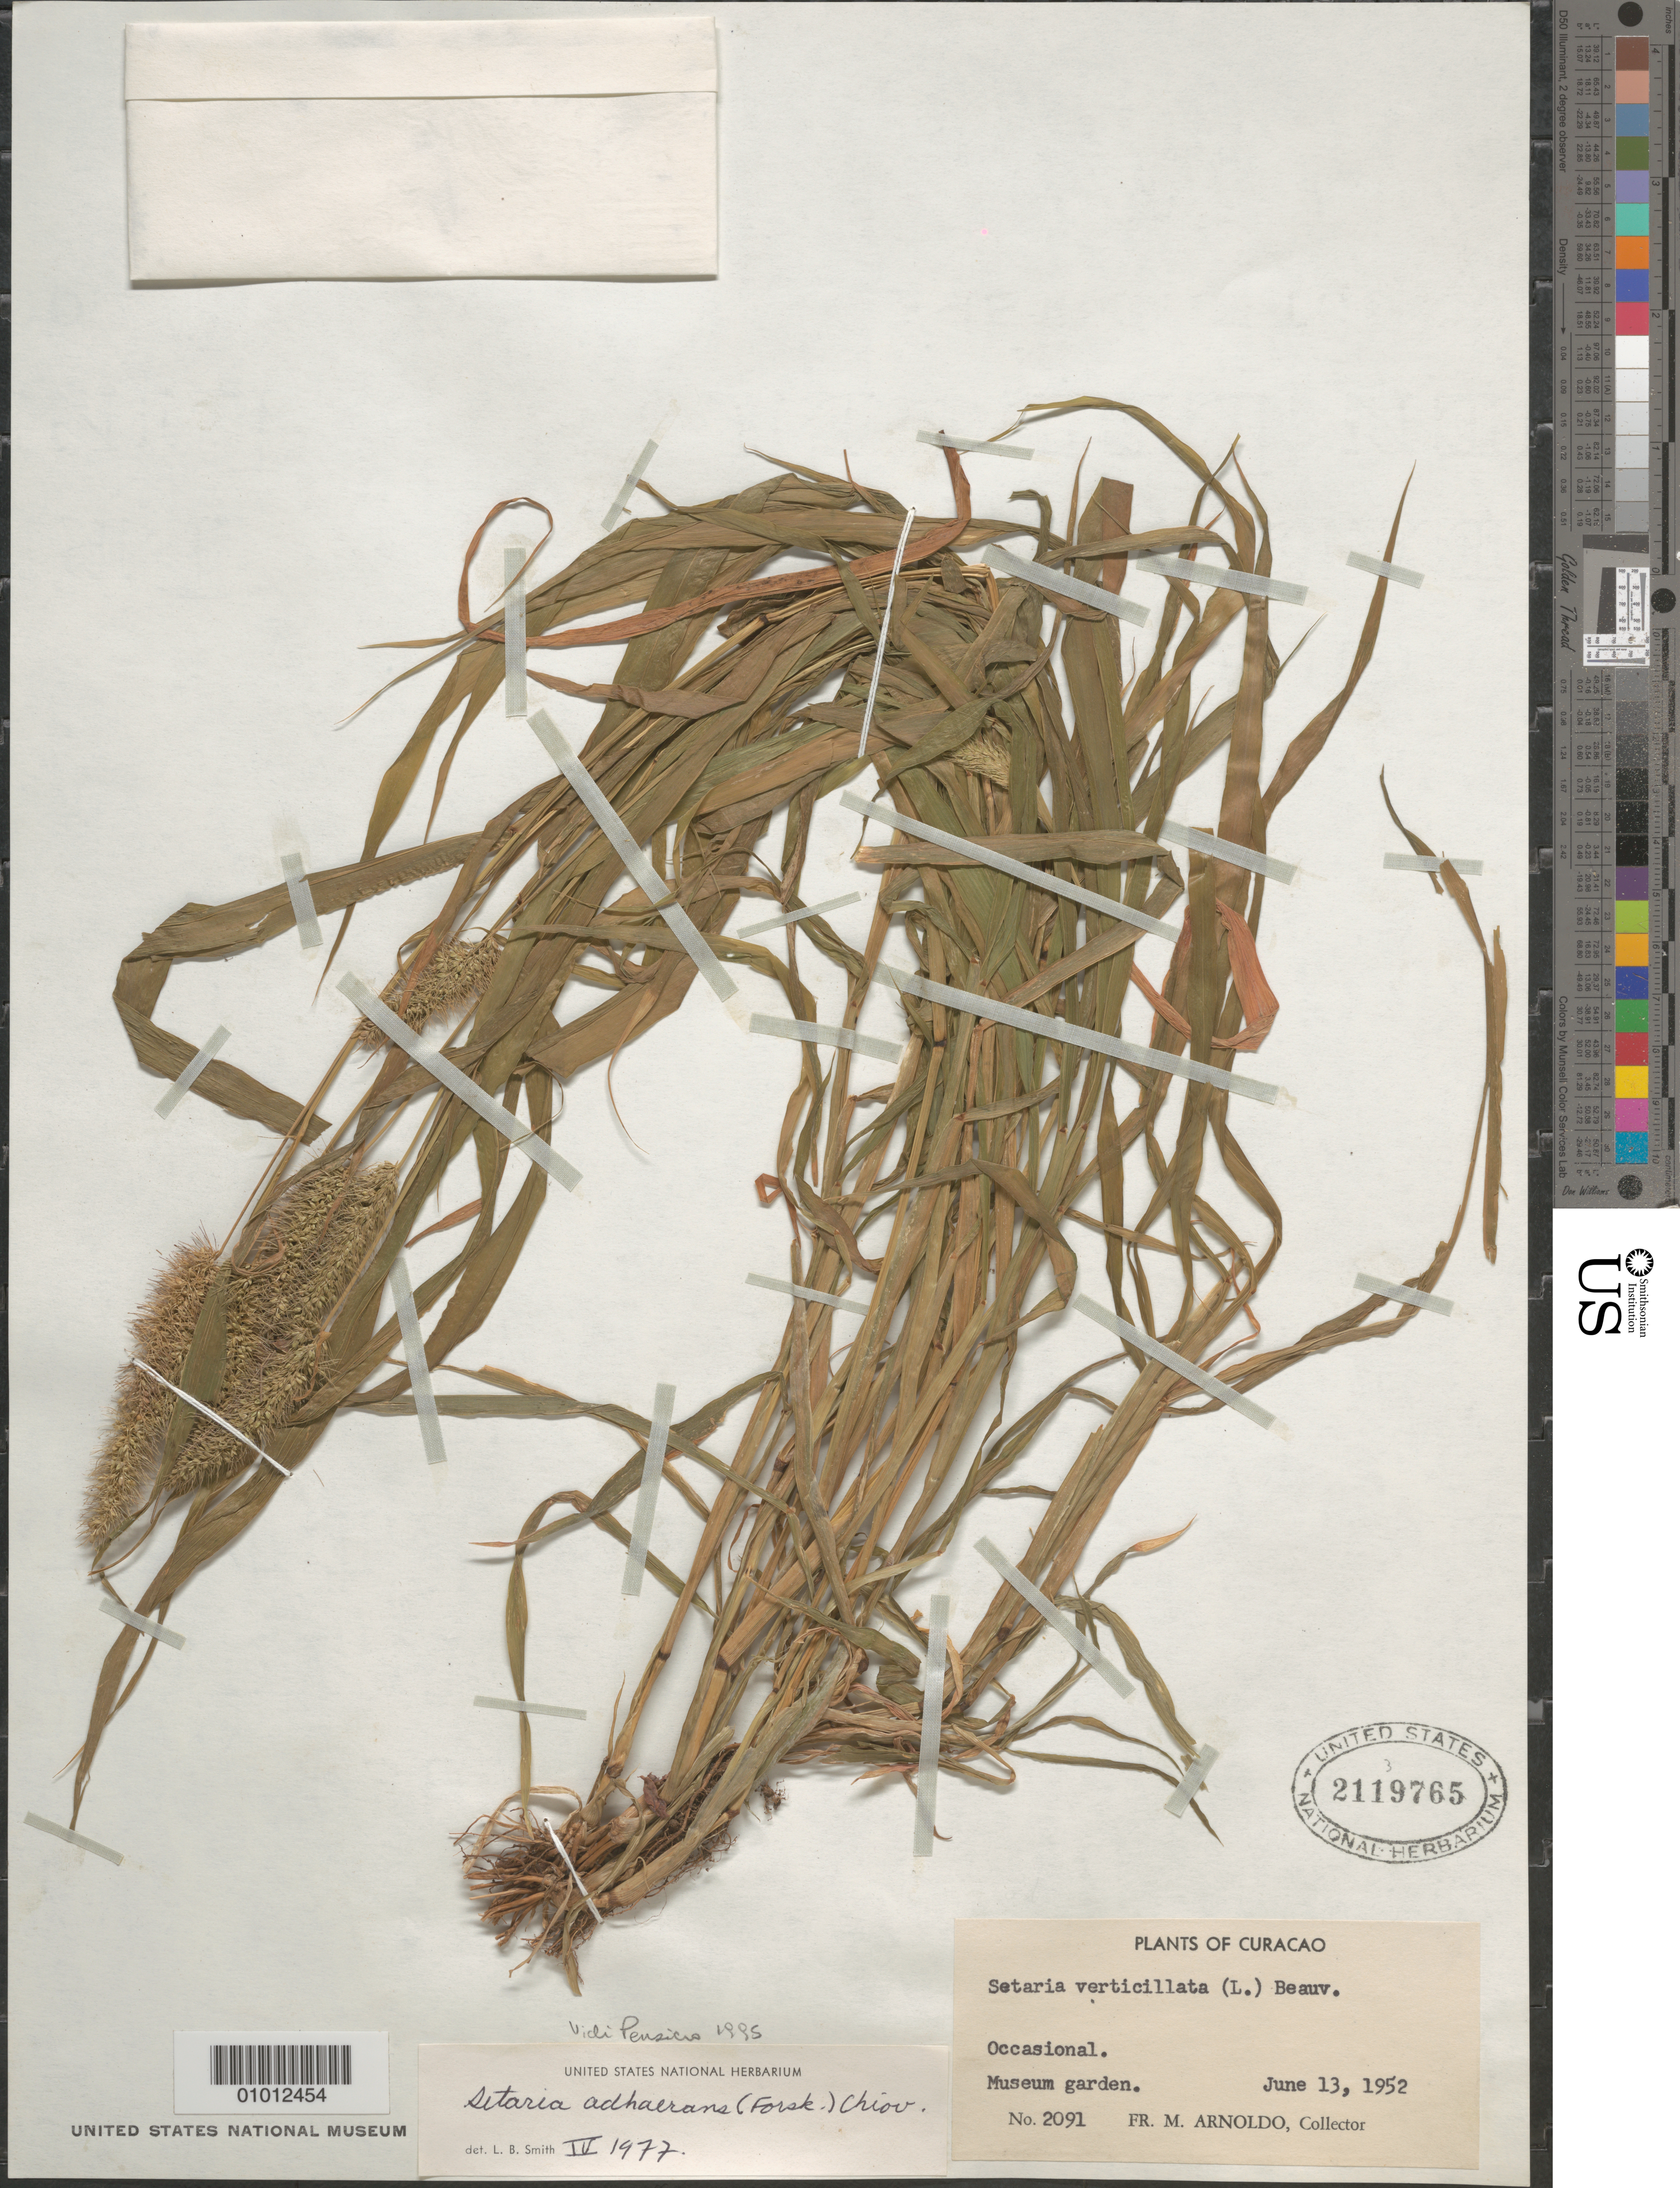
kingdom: Plantae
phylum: Tracheophyta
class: Liliopsida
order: Poales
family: Poaceae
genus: Setaria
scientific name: Setaria adhaerens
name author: (Forssk.) Chiov.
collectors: N. Arnoldo-Broeders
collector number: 2091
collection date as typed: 13 Jun 1952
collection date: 1952-06-13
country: Curaçao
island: Curaçao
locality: Museum garden.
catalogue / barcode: US 2119765